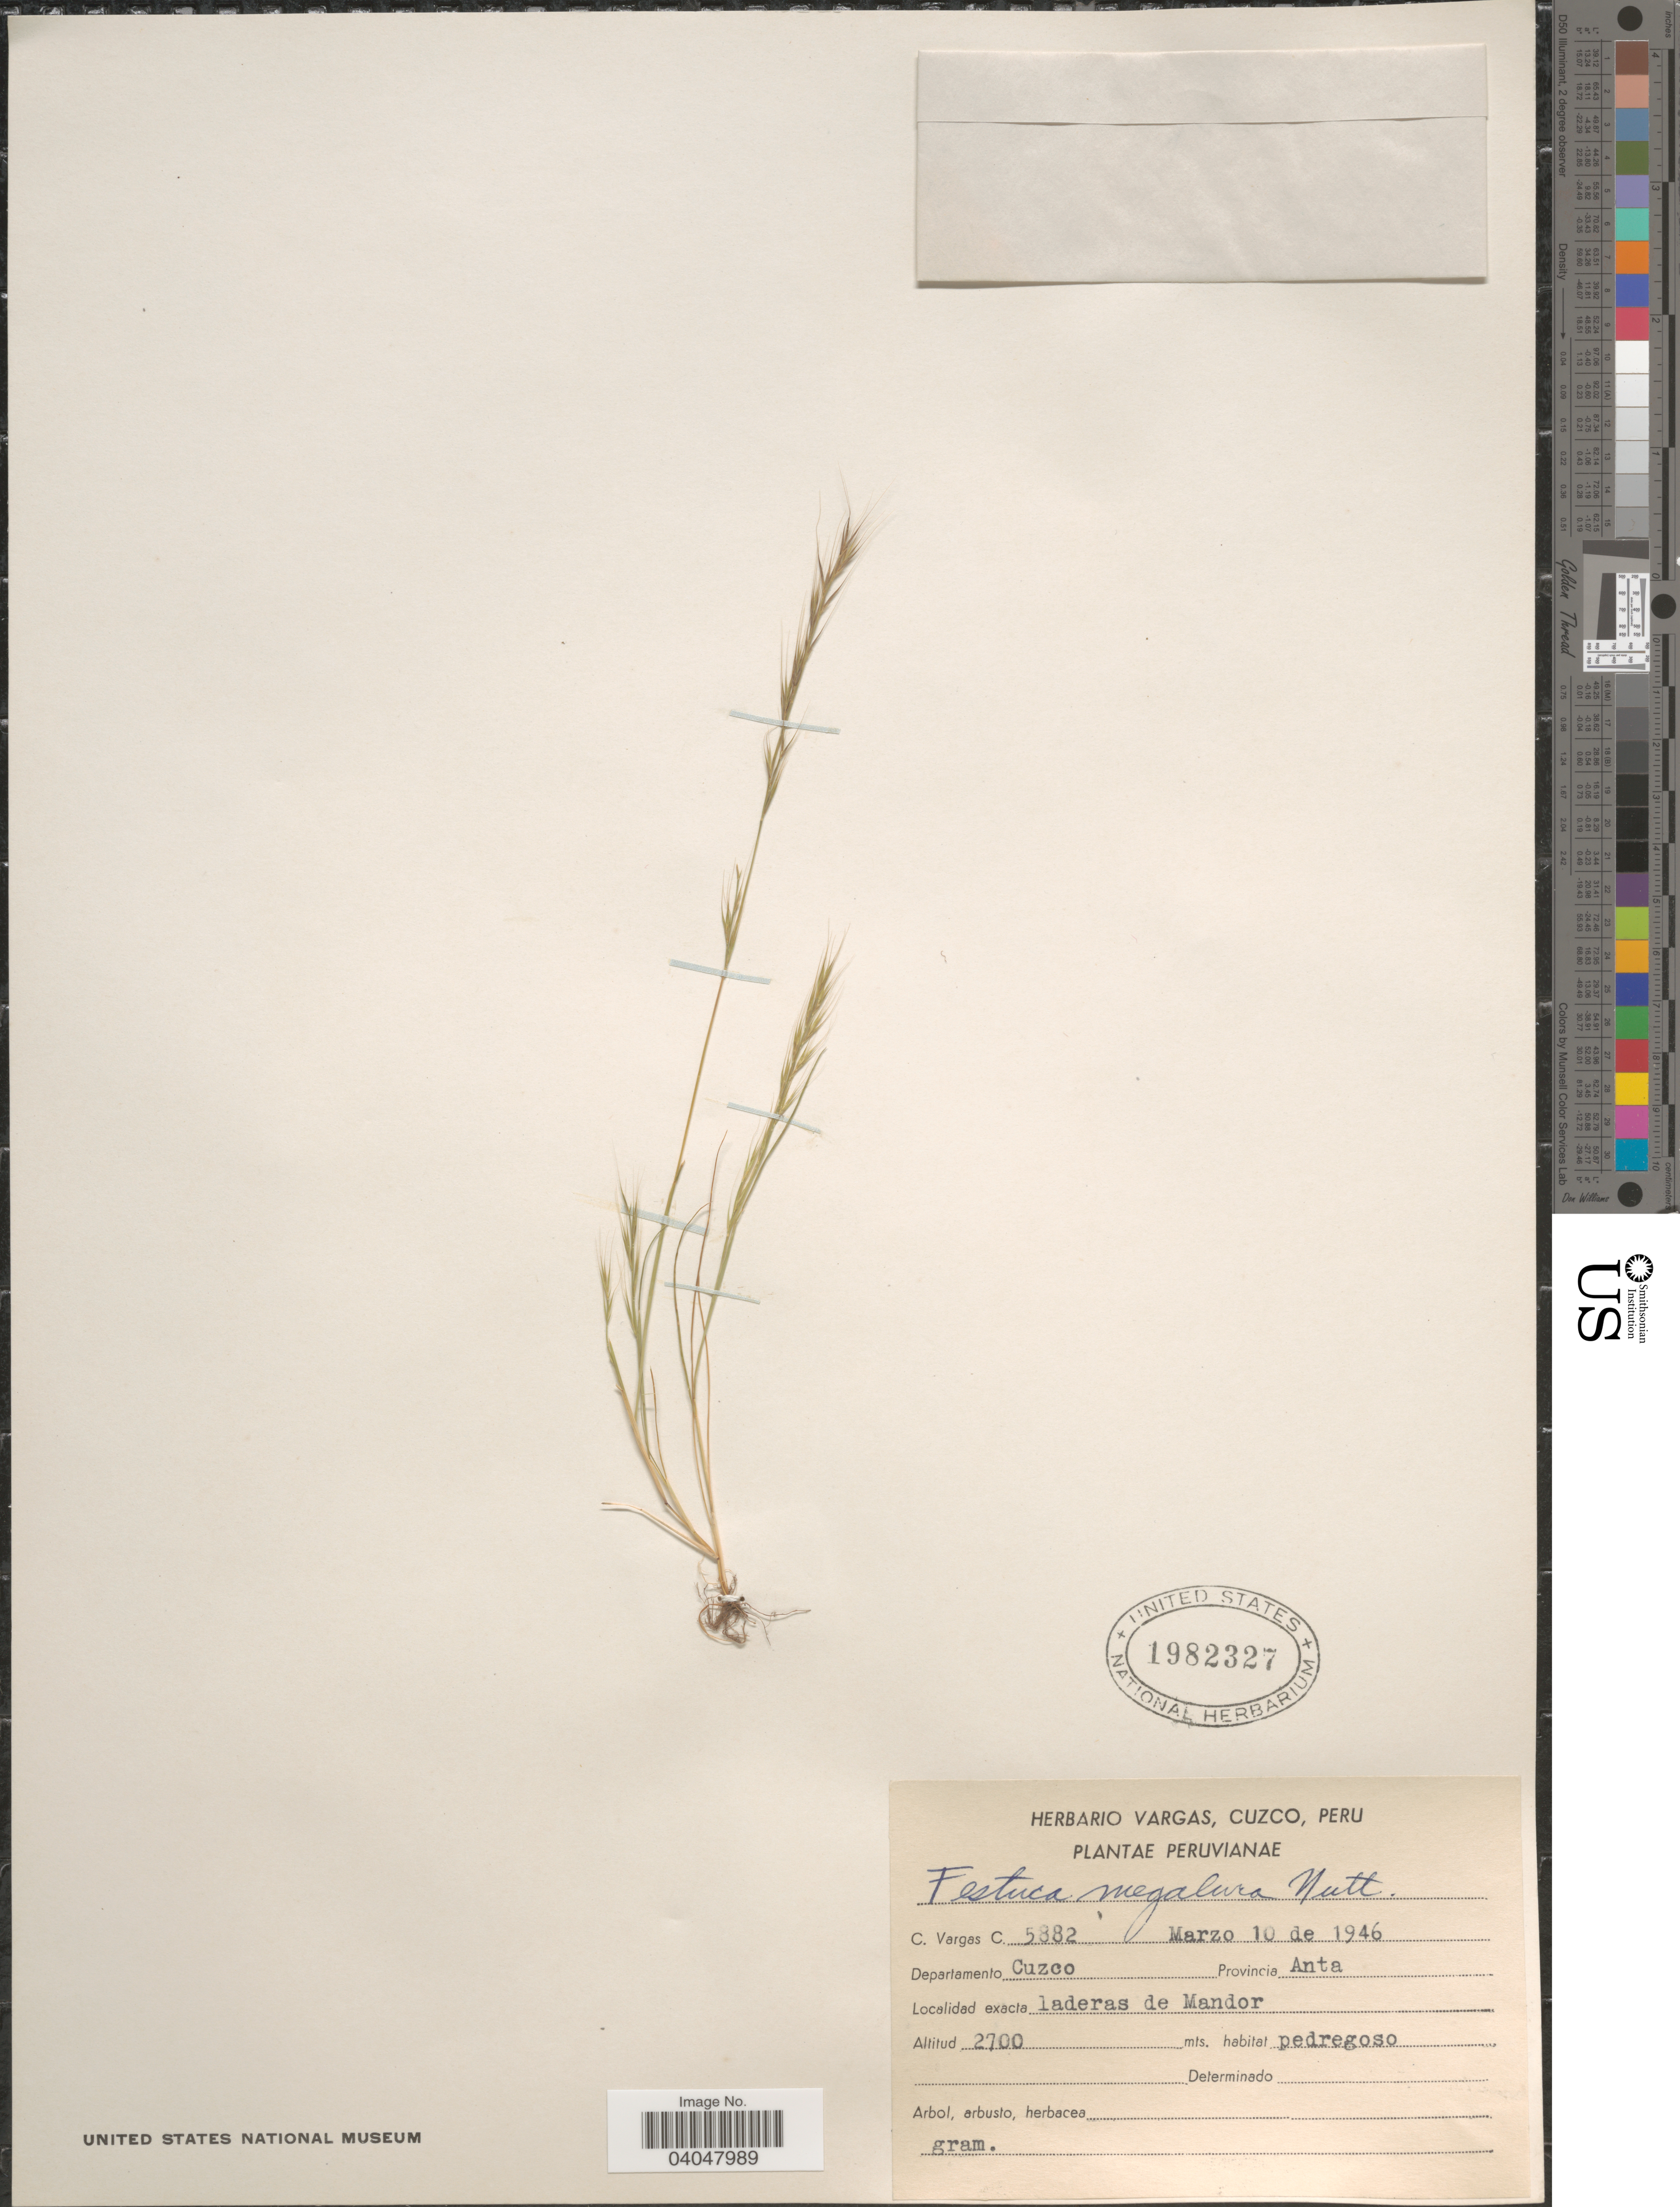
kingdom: Plantae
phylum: Tracheophyta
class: Liliopsida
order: Poales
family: Poaceae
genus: Festuca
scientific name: Festuca megalura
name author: Nutt.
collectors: C. Vargas Calderón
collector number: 5882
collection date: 1946-03-10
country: Peru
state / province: Cusco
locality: Departamento Cuzco. Provincia Anta. Laderas de Mandor.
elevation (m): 2700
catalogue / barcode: US 1982327